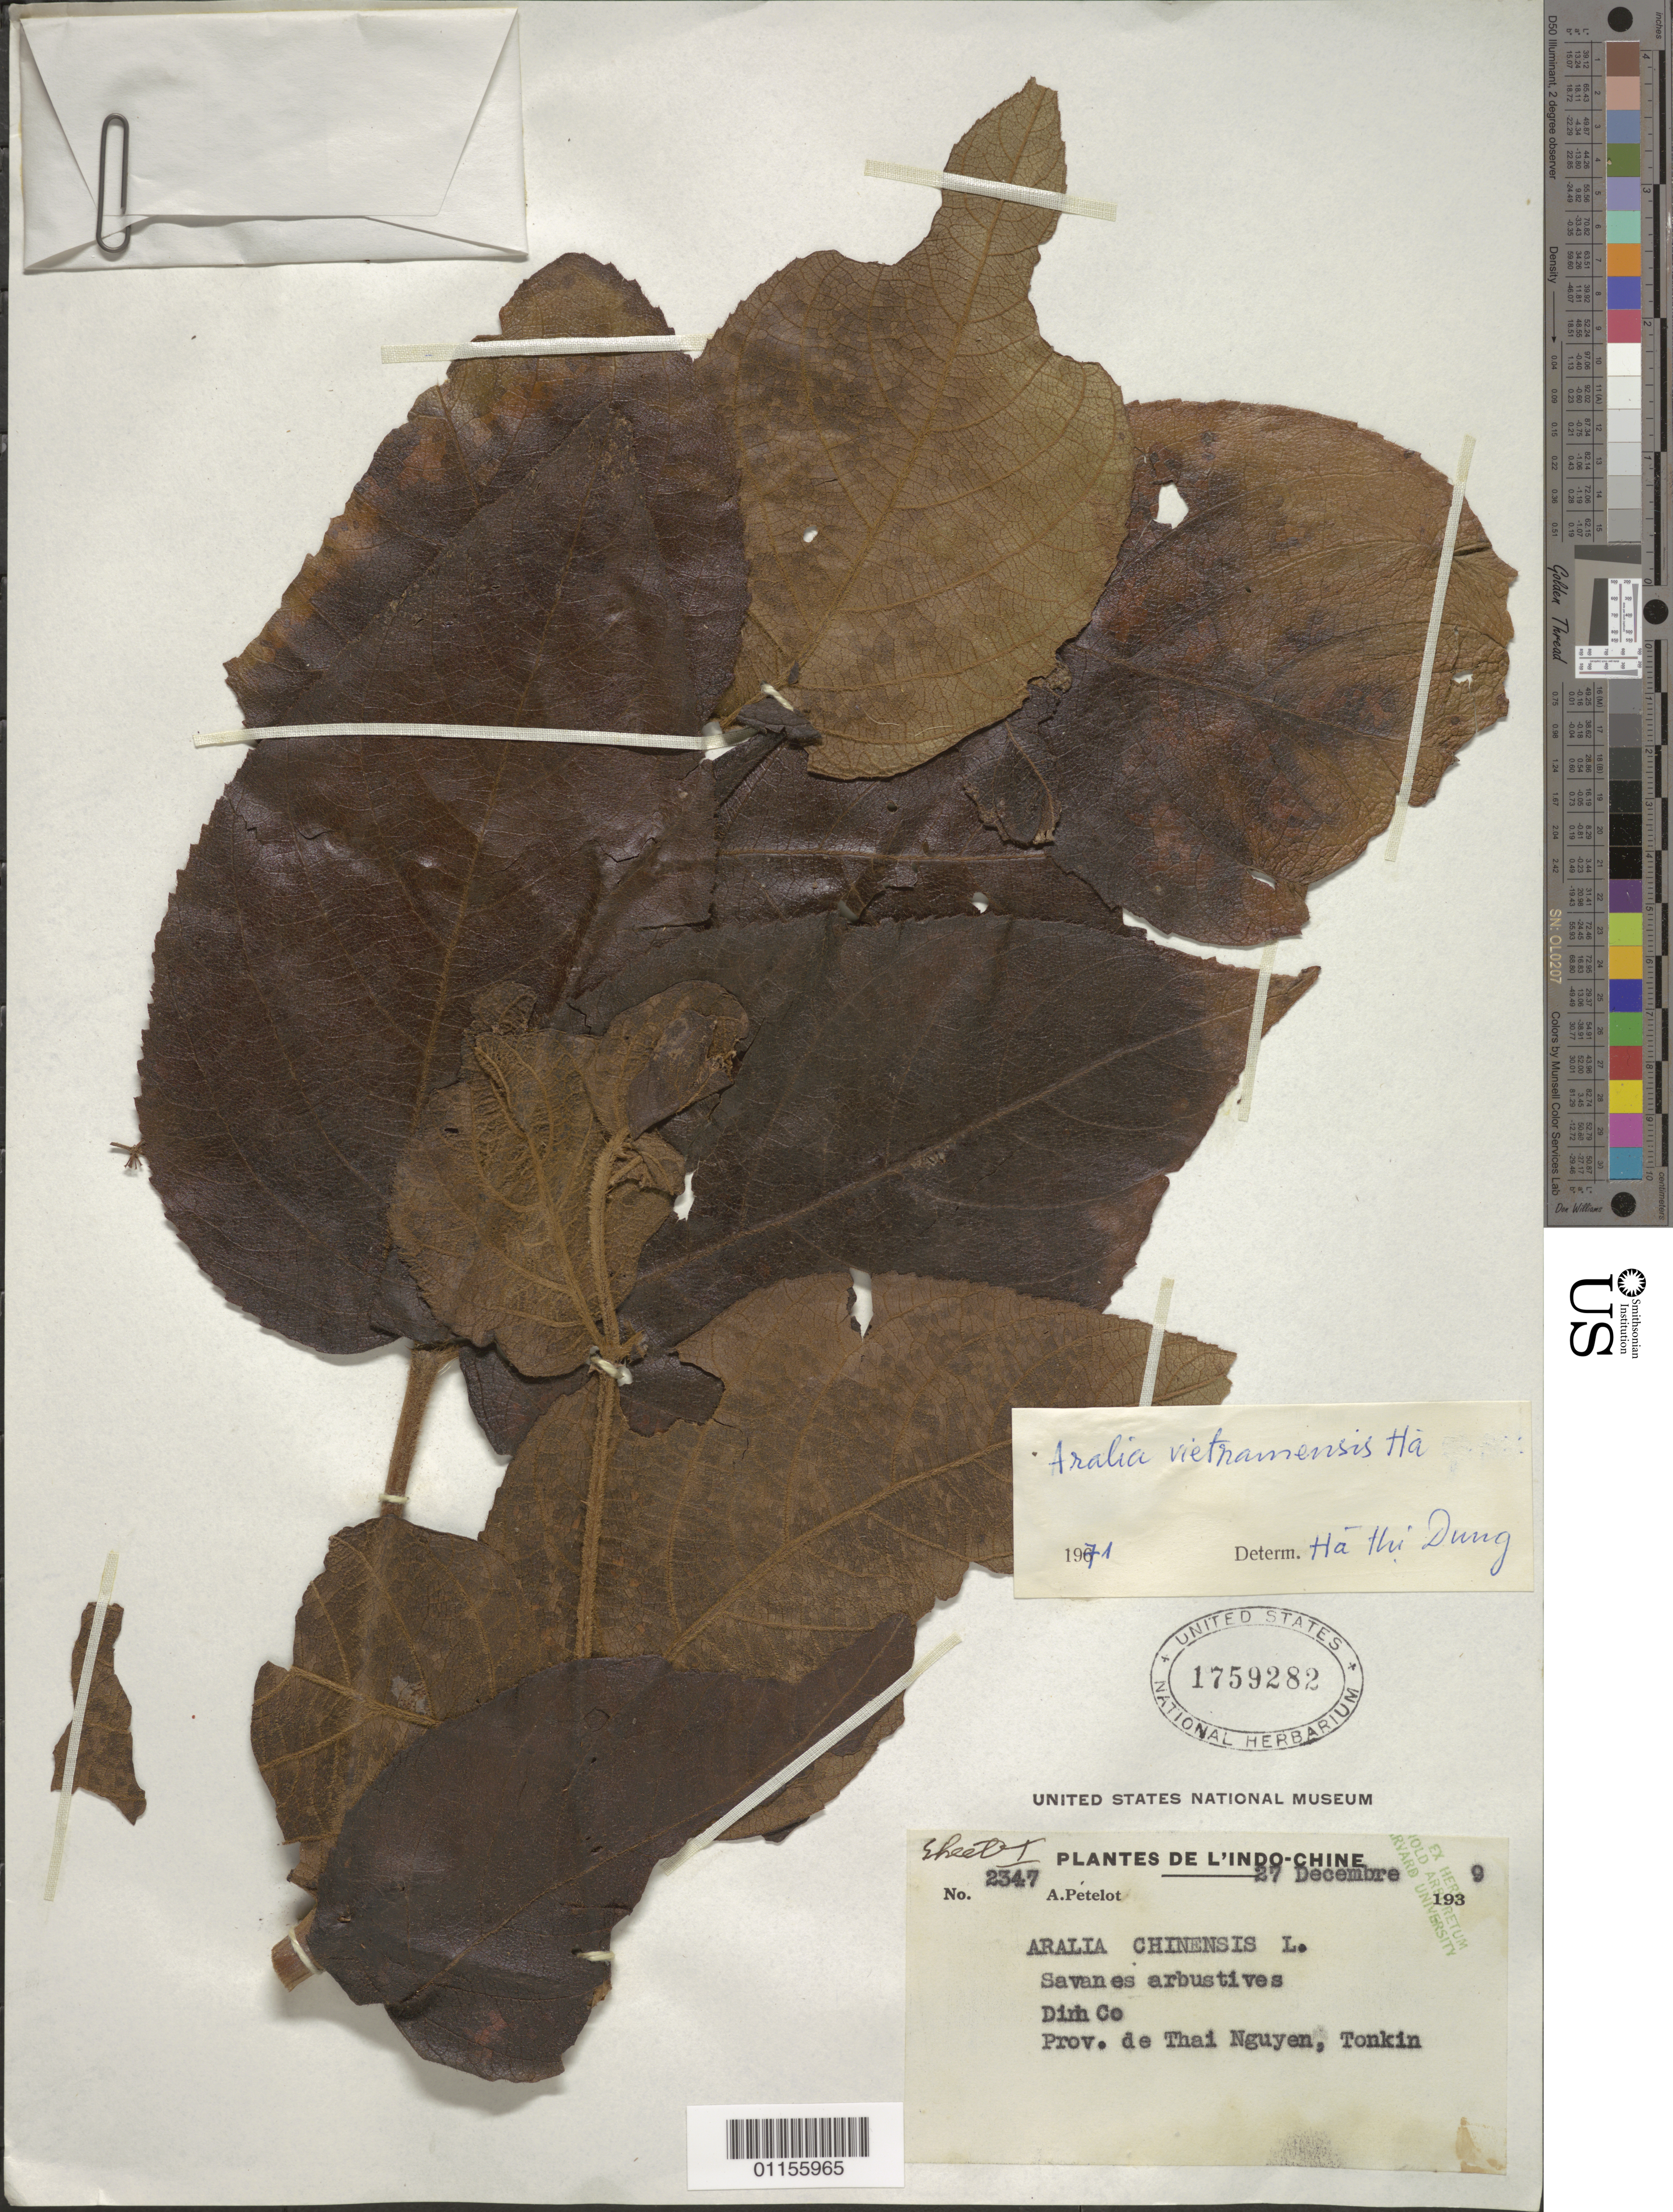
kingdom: Plantae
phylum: Tracheophyta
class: Magnoliopsida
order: Apiales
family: Araliaceae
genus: Aralia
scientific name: Aralia vietnamensis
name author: Ha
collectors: A. Petelot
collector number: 2347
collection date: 1993-12-27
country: Vietnam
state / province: Thái Nguyên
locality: Tonkin.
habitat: Savanes arbustives.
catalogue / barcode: US 1759282